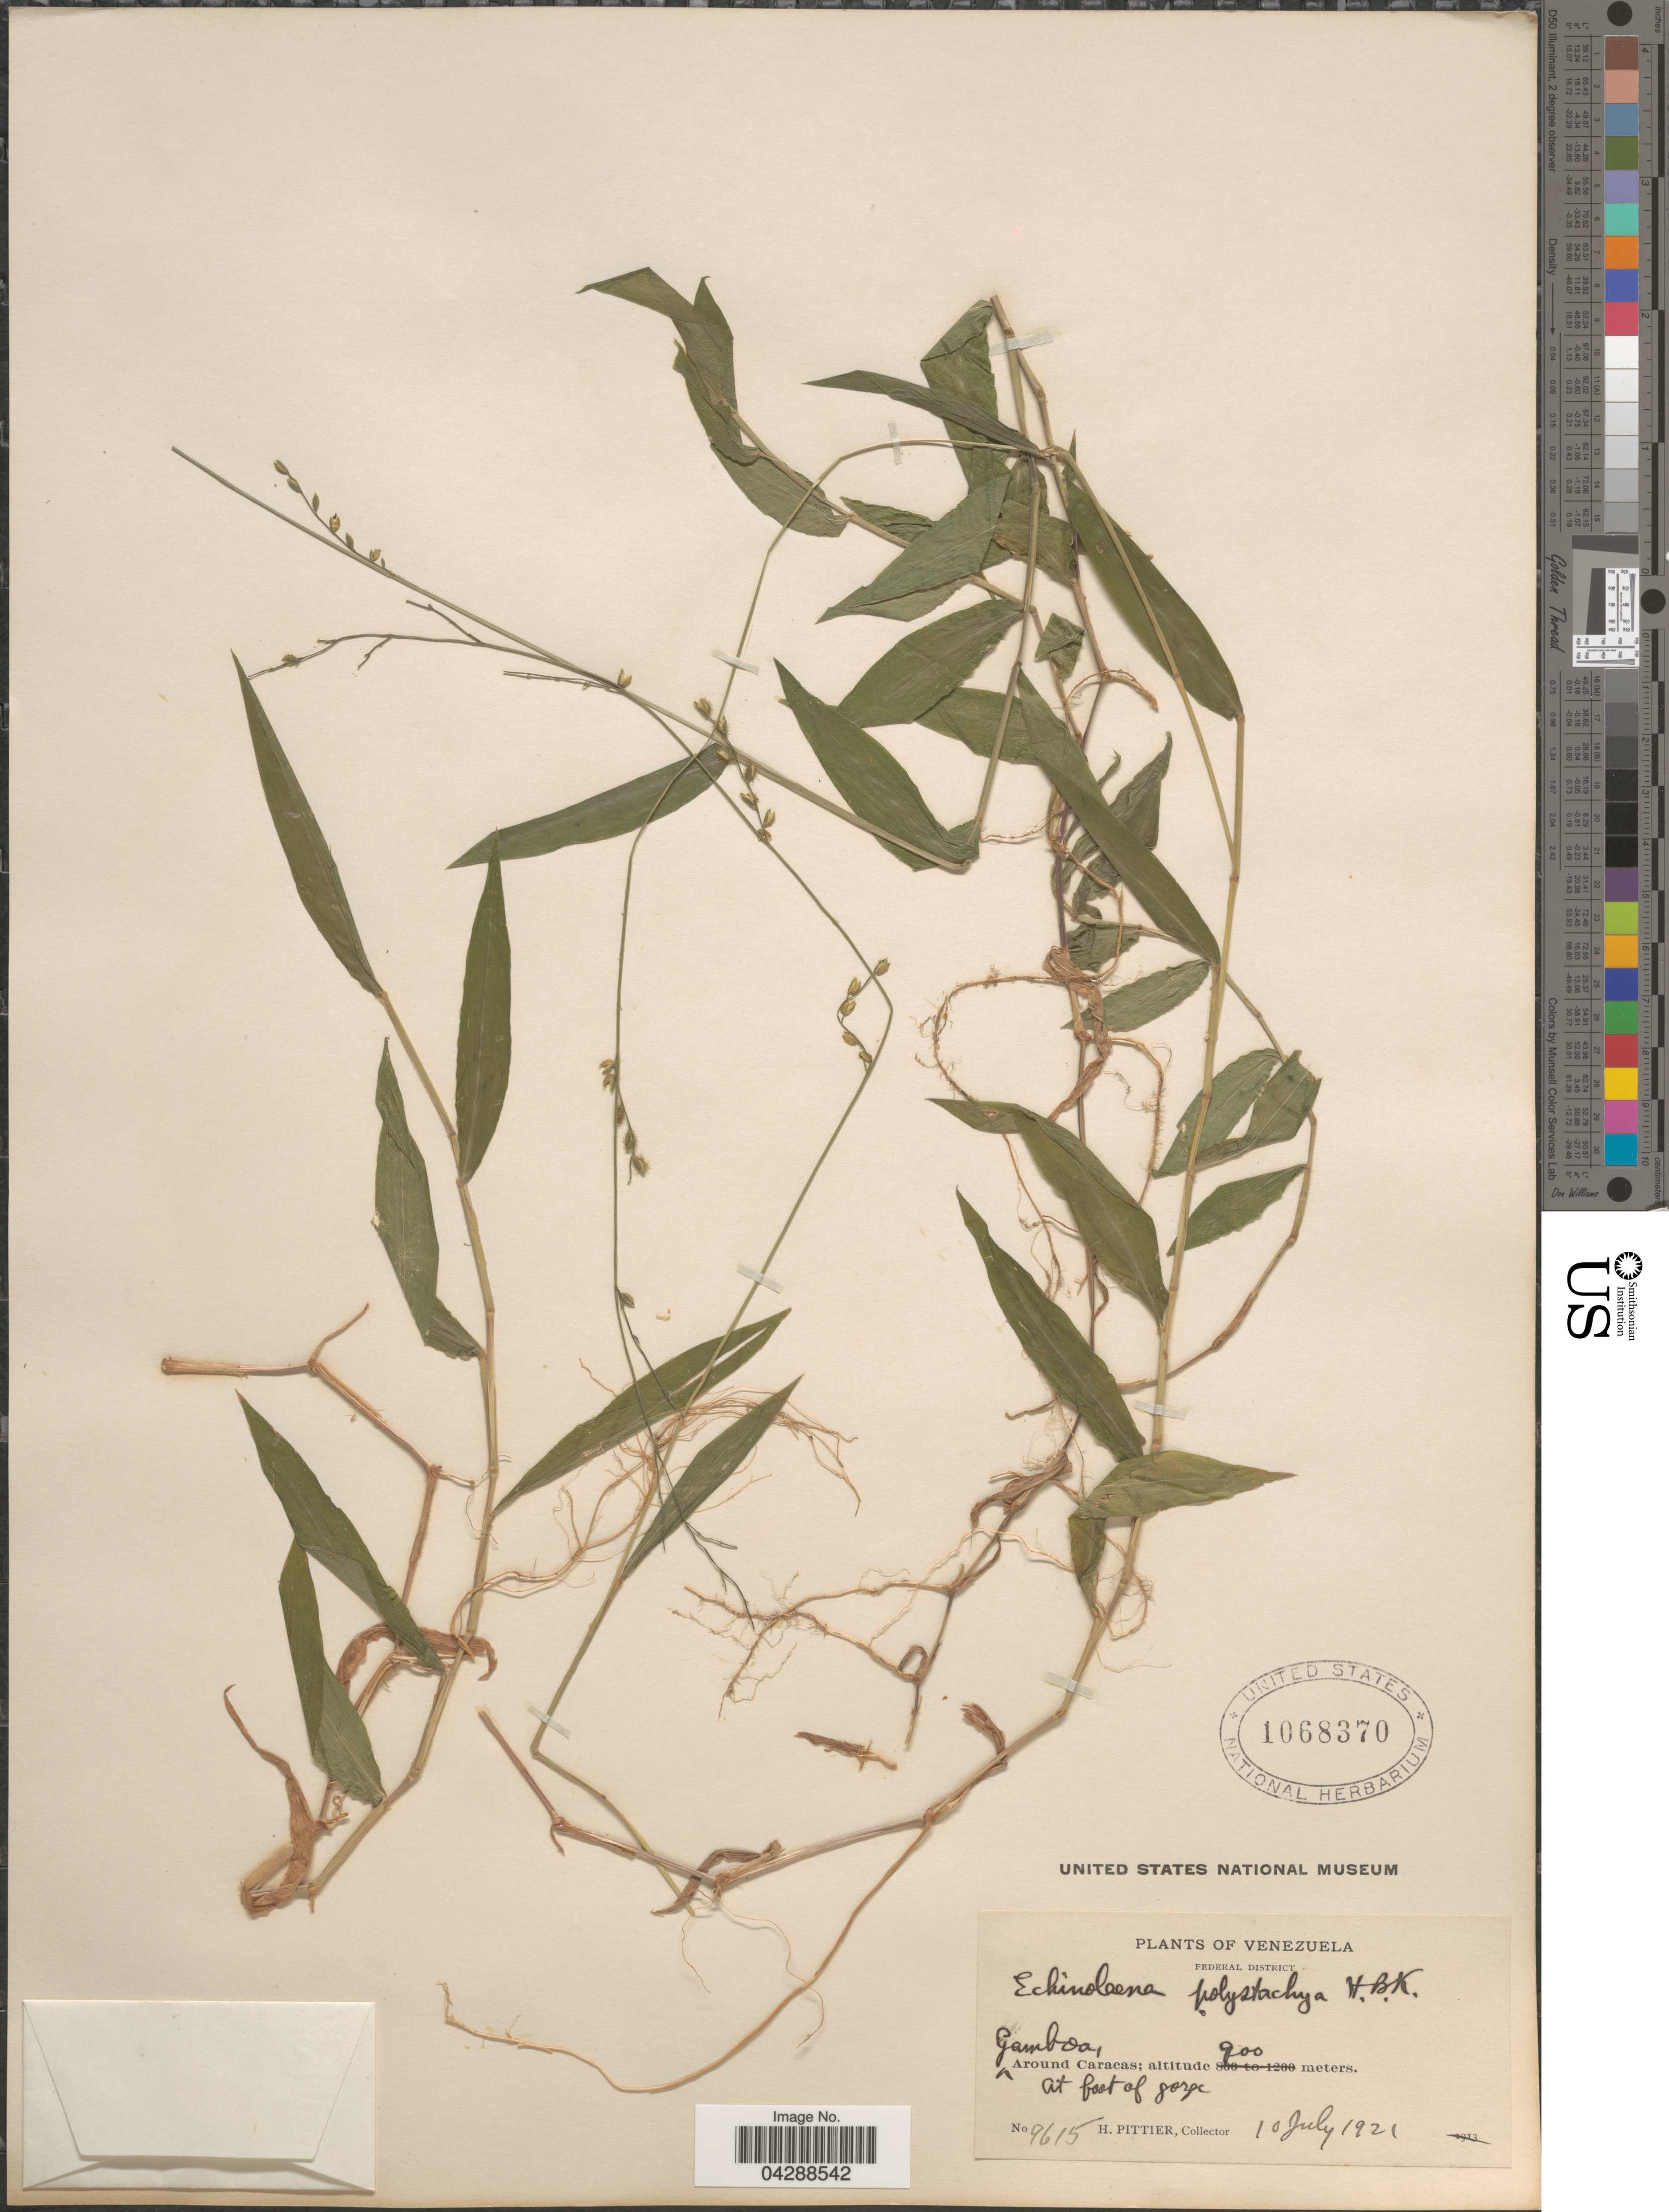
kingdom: Plantae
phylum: Tracheophyta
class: Liliopsida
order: Poales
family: Poaceae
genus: Pseudechinolaena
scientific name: Pseudechinolaena polystachya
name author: (Kunth) Stapf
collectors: H. F. Pittier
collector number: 9615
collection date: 1921-07-10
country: Venezuela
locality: Federal District. Gamboa, Around Caracas at foot of gorge.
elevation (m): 900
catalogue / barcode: US 1068370